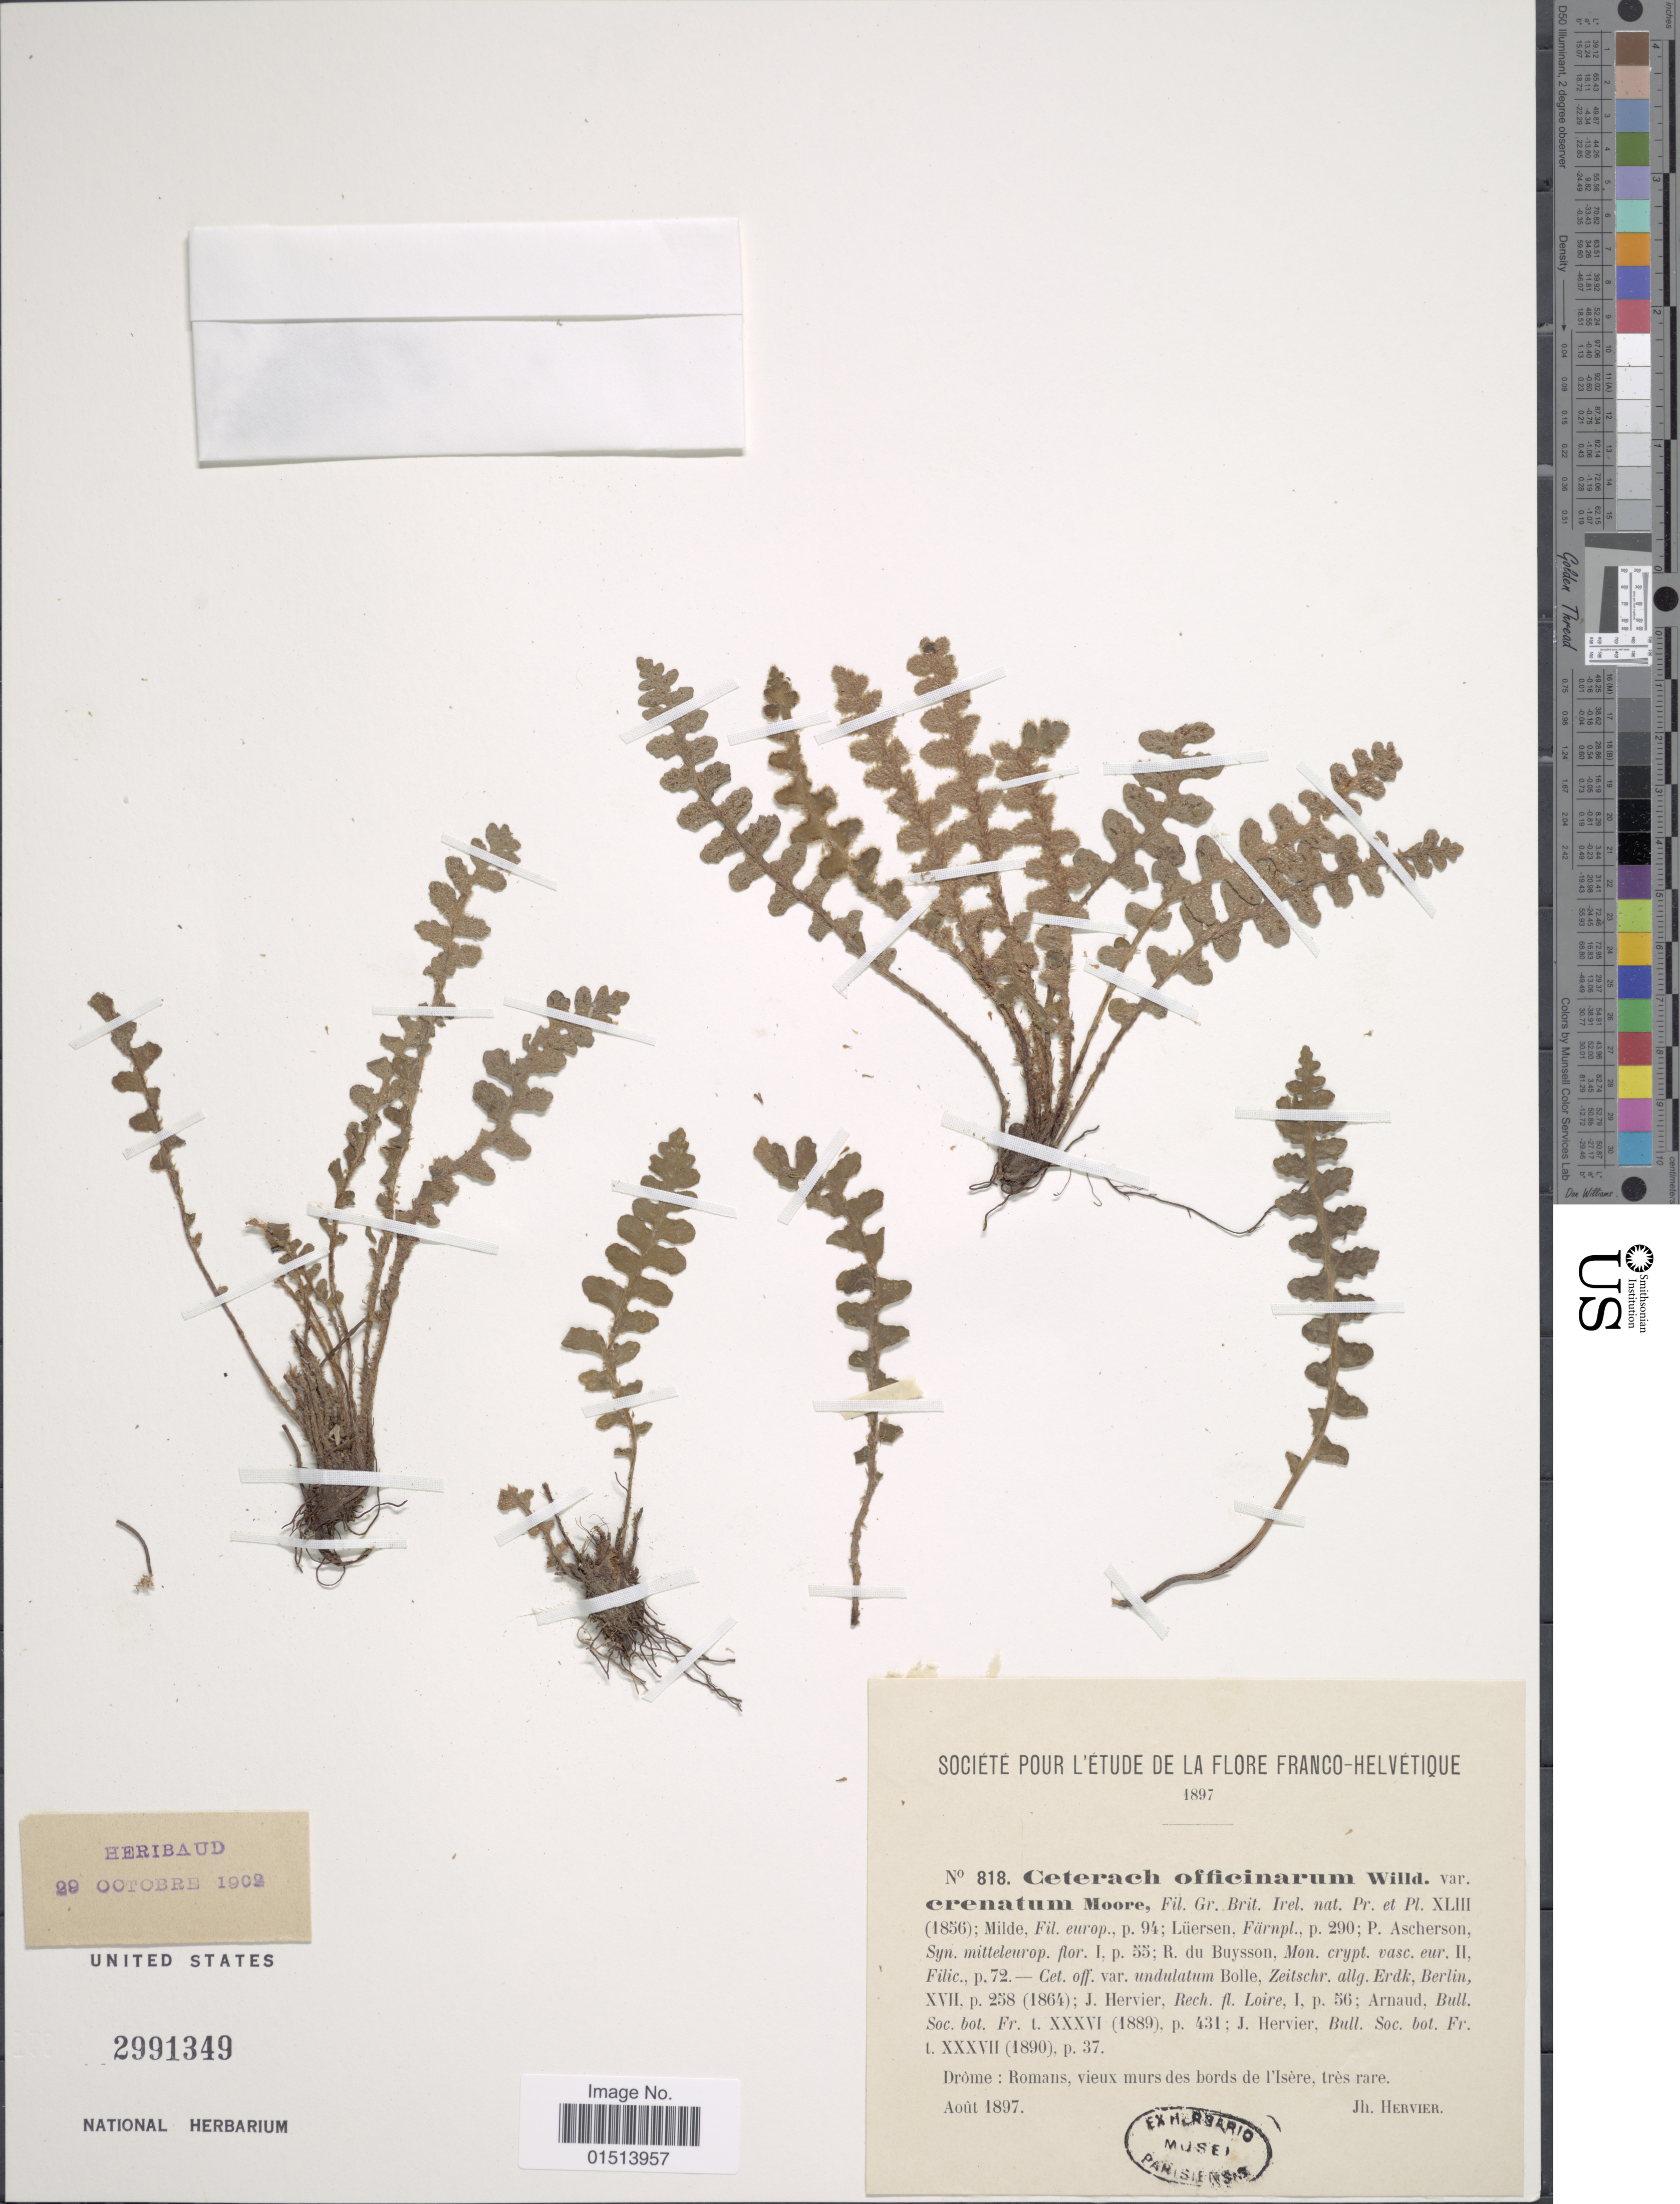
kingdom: Plantae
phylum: Tracheophyta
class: Polypodiopsida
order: Polypodiales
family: Aspleniaceae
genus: Asplenium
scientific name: Asplenium officinarum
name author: DC.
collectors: J. Hervier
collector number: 818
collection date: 1897-08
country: France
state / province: Auvergne-Rhône-Alpes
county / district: Isère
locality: Franco-Helvetique, Romans, vieux murs des bords de I'Isere, tres rare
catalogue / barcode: US 2991349